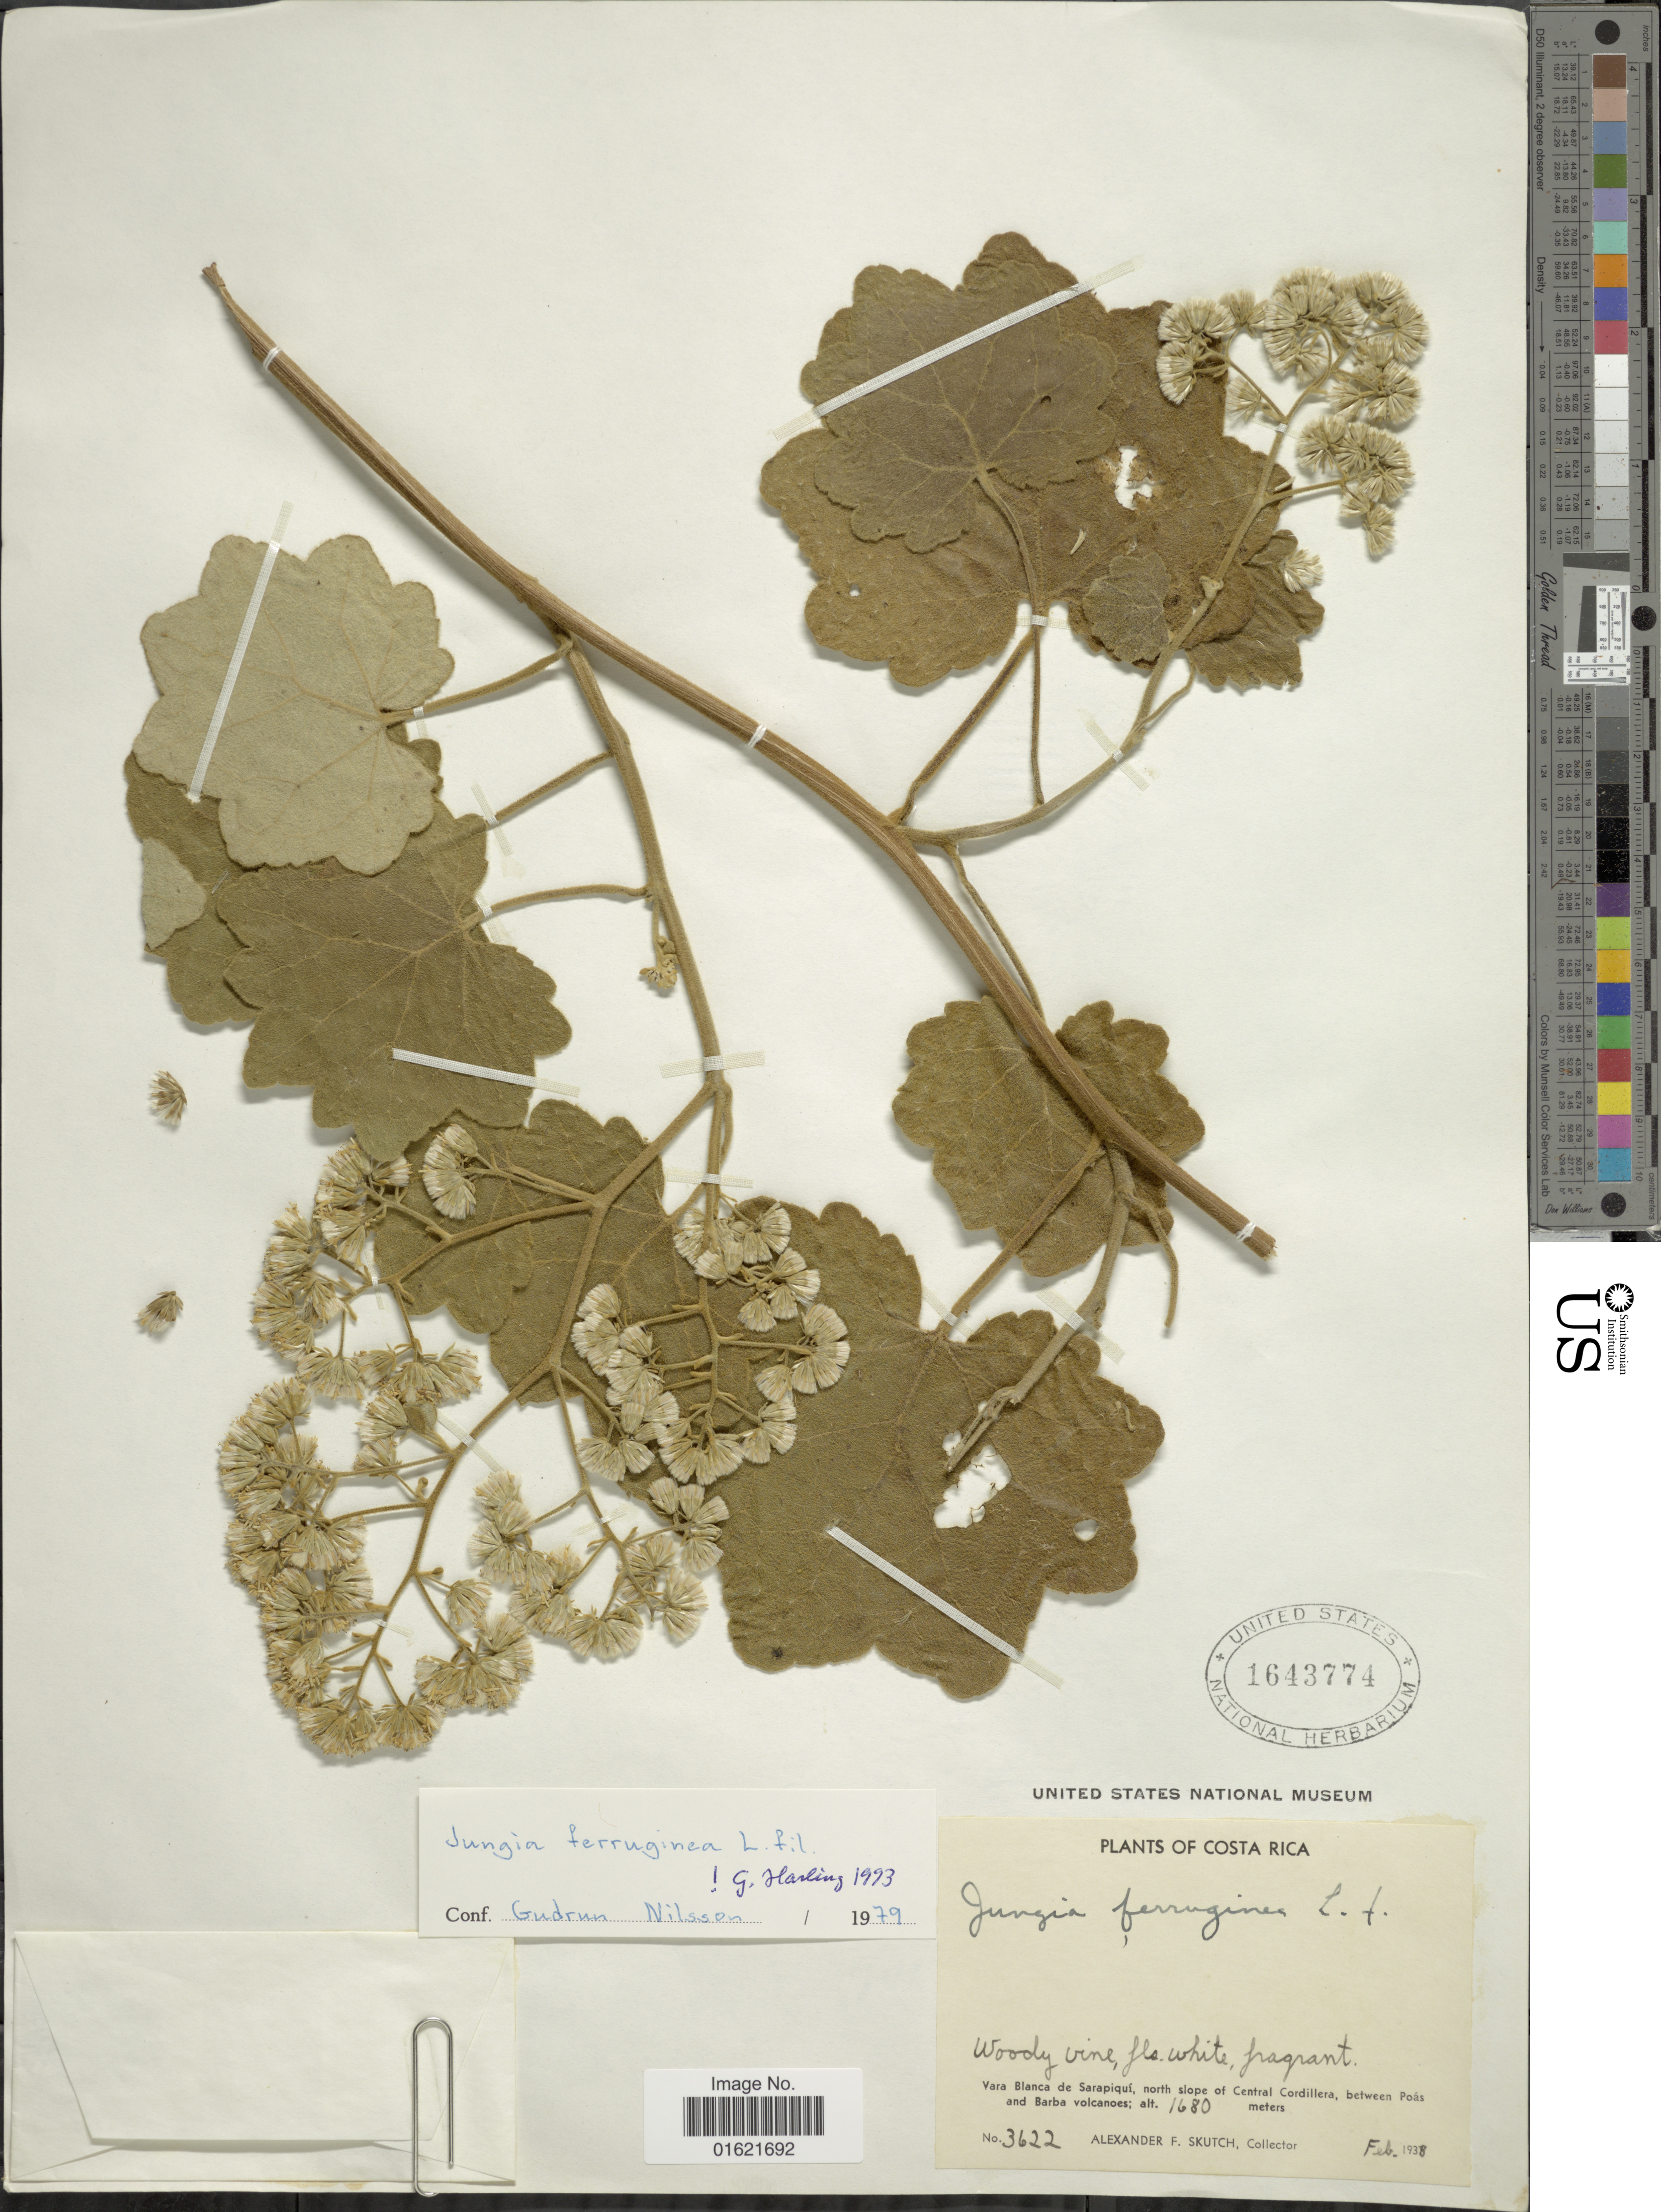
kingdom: Plantae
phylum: Tracheophyta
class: Magnoliopsida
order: Asterales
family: Asteraceae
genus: Jungia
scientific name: Jungia ferruginea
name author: L. f.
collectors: A. F. Skutch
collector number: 3622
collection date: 1938-02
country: Costa Rica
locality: Vara Blanca de Sarapiqui, north slope of Central Cordillera, between Poas and Barba volcanoes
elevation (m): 1680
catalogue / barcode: US 1643774